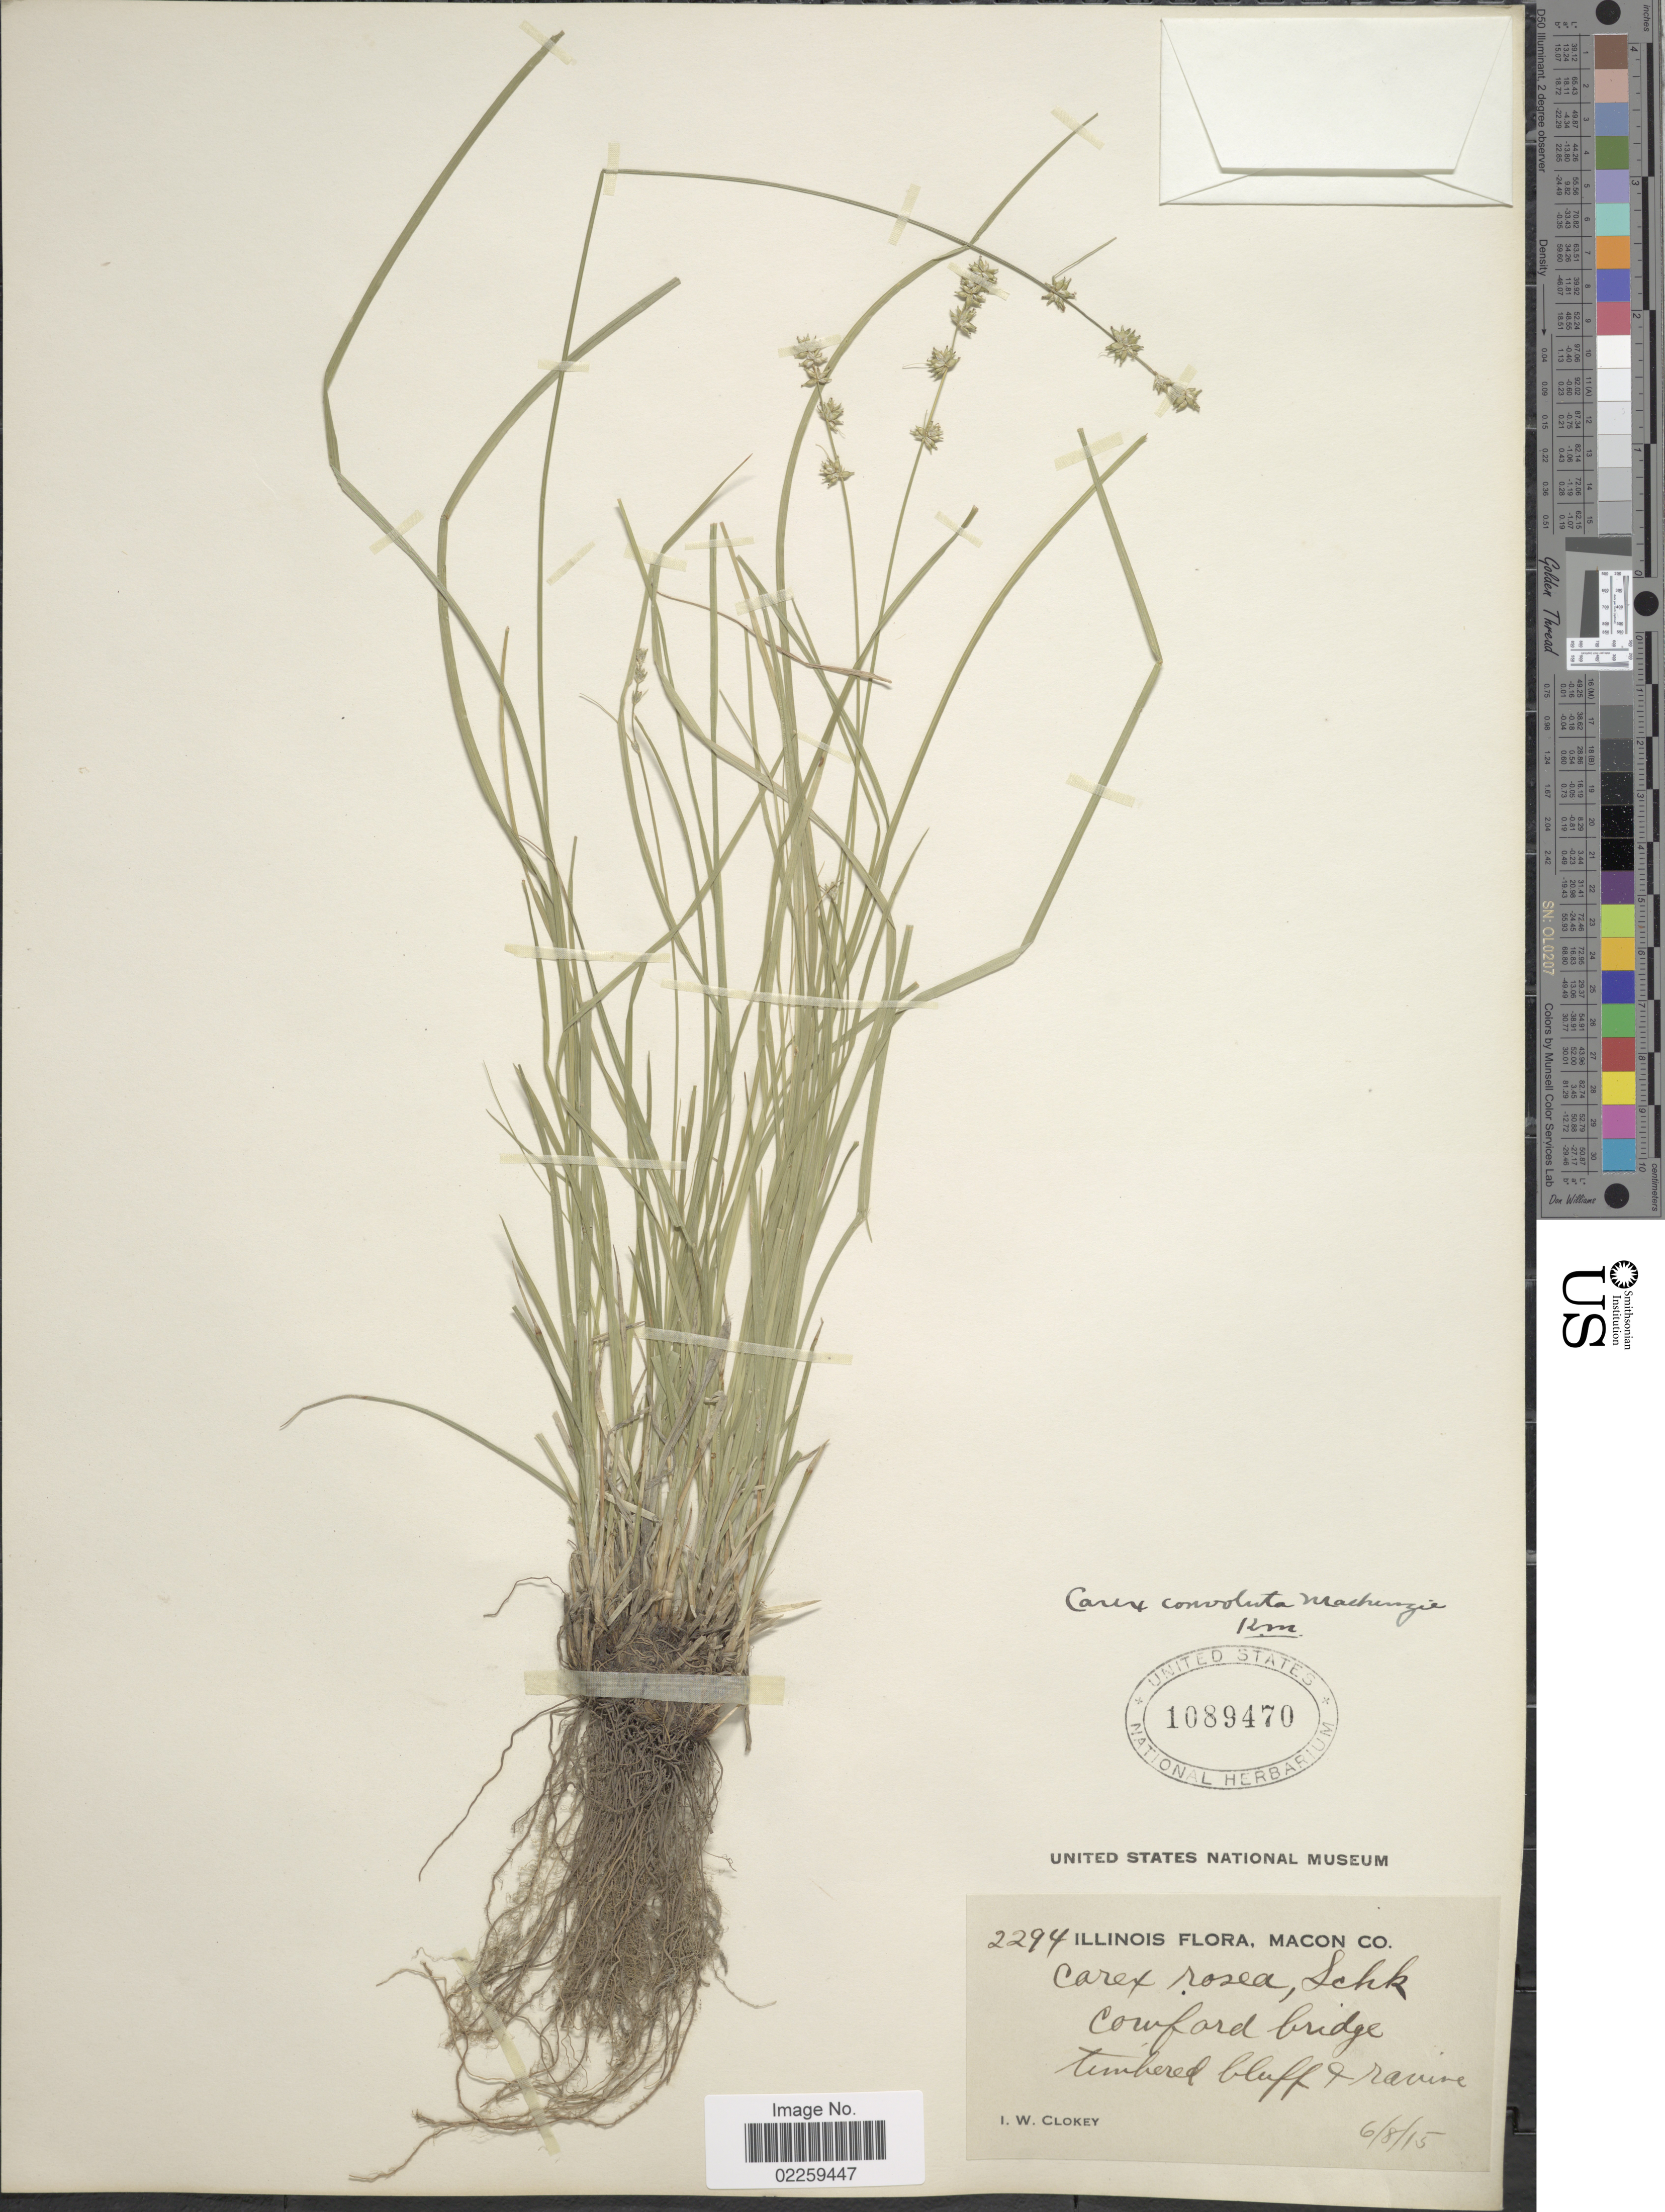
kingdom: Plantae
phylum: Tracheophyta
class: Liliopsida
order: Poales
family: Cyperaceae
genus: Carex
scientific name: Carex rosea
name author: Willd.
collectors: I. W. Clokey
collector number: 2294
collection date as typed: Transcribed d/m/y: 8/6/15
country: United States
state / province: Illinois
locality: Illinois, Macon Co. Cowford bridge. timbered bluff & ravine.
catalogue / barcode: US 1089470